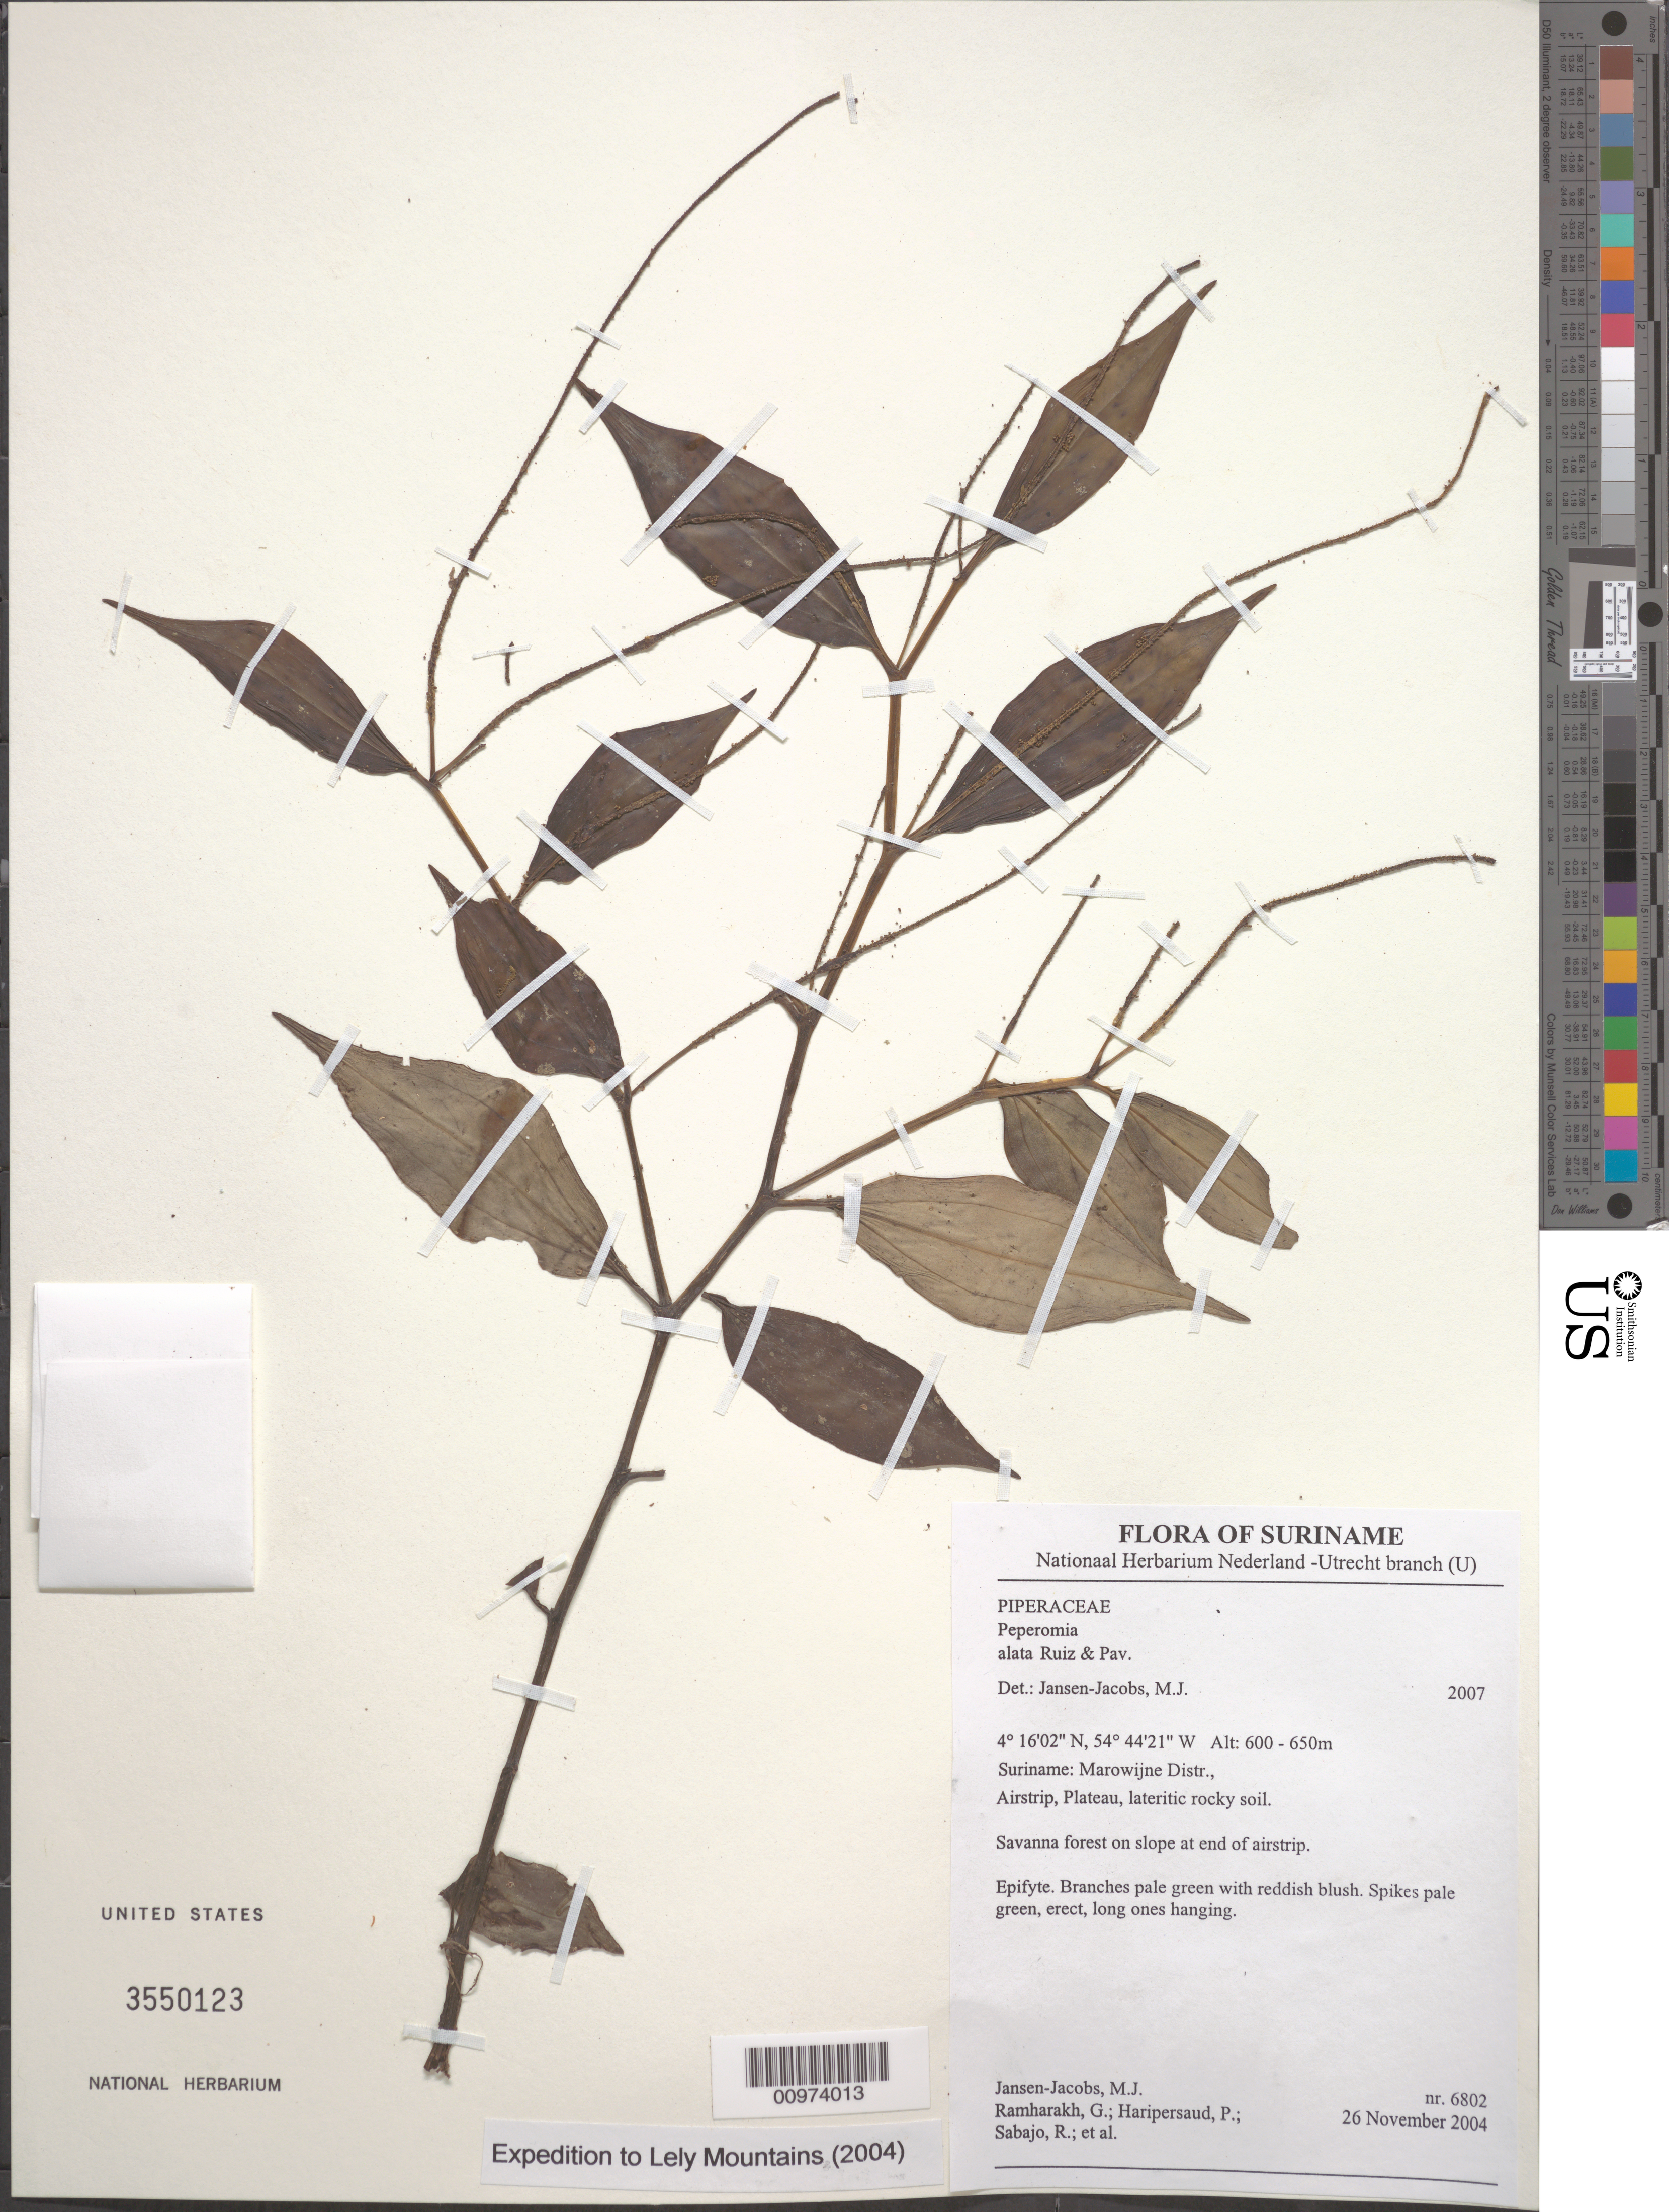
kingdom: Plantae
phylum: Tracheophyta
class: Magnoliopsida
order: Piperales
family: Piperaceae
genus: Peperomia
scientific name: Peperomia alata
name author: Ruiz & Pav.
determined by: Jansen-Jacobs, M. J., (U), Nationaal Herbarium Nederland, Utrecht University branch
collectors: M. J. Jansen-Jacobs et al.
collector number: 6802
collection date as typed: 26-Nov-04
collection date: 2004-11-26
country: Suriname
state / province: Marowijne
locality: Marowijne Distr., Airstrip, Plateau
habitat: Lateritic rocky soil. Savanna forest on slope at end of airstrip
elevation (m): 600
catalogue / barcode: US 3550123